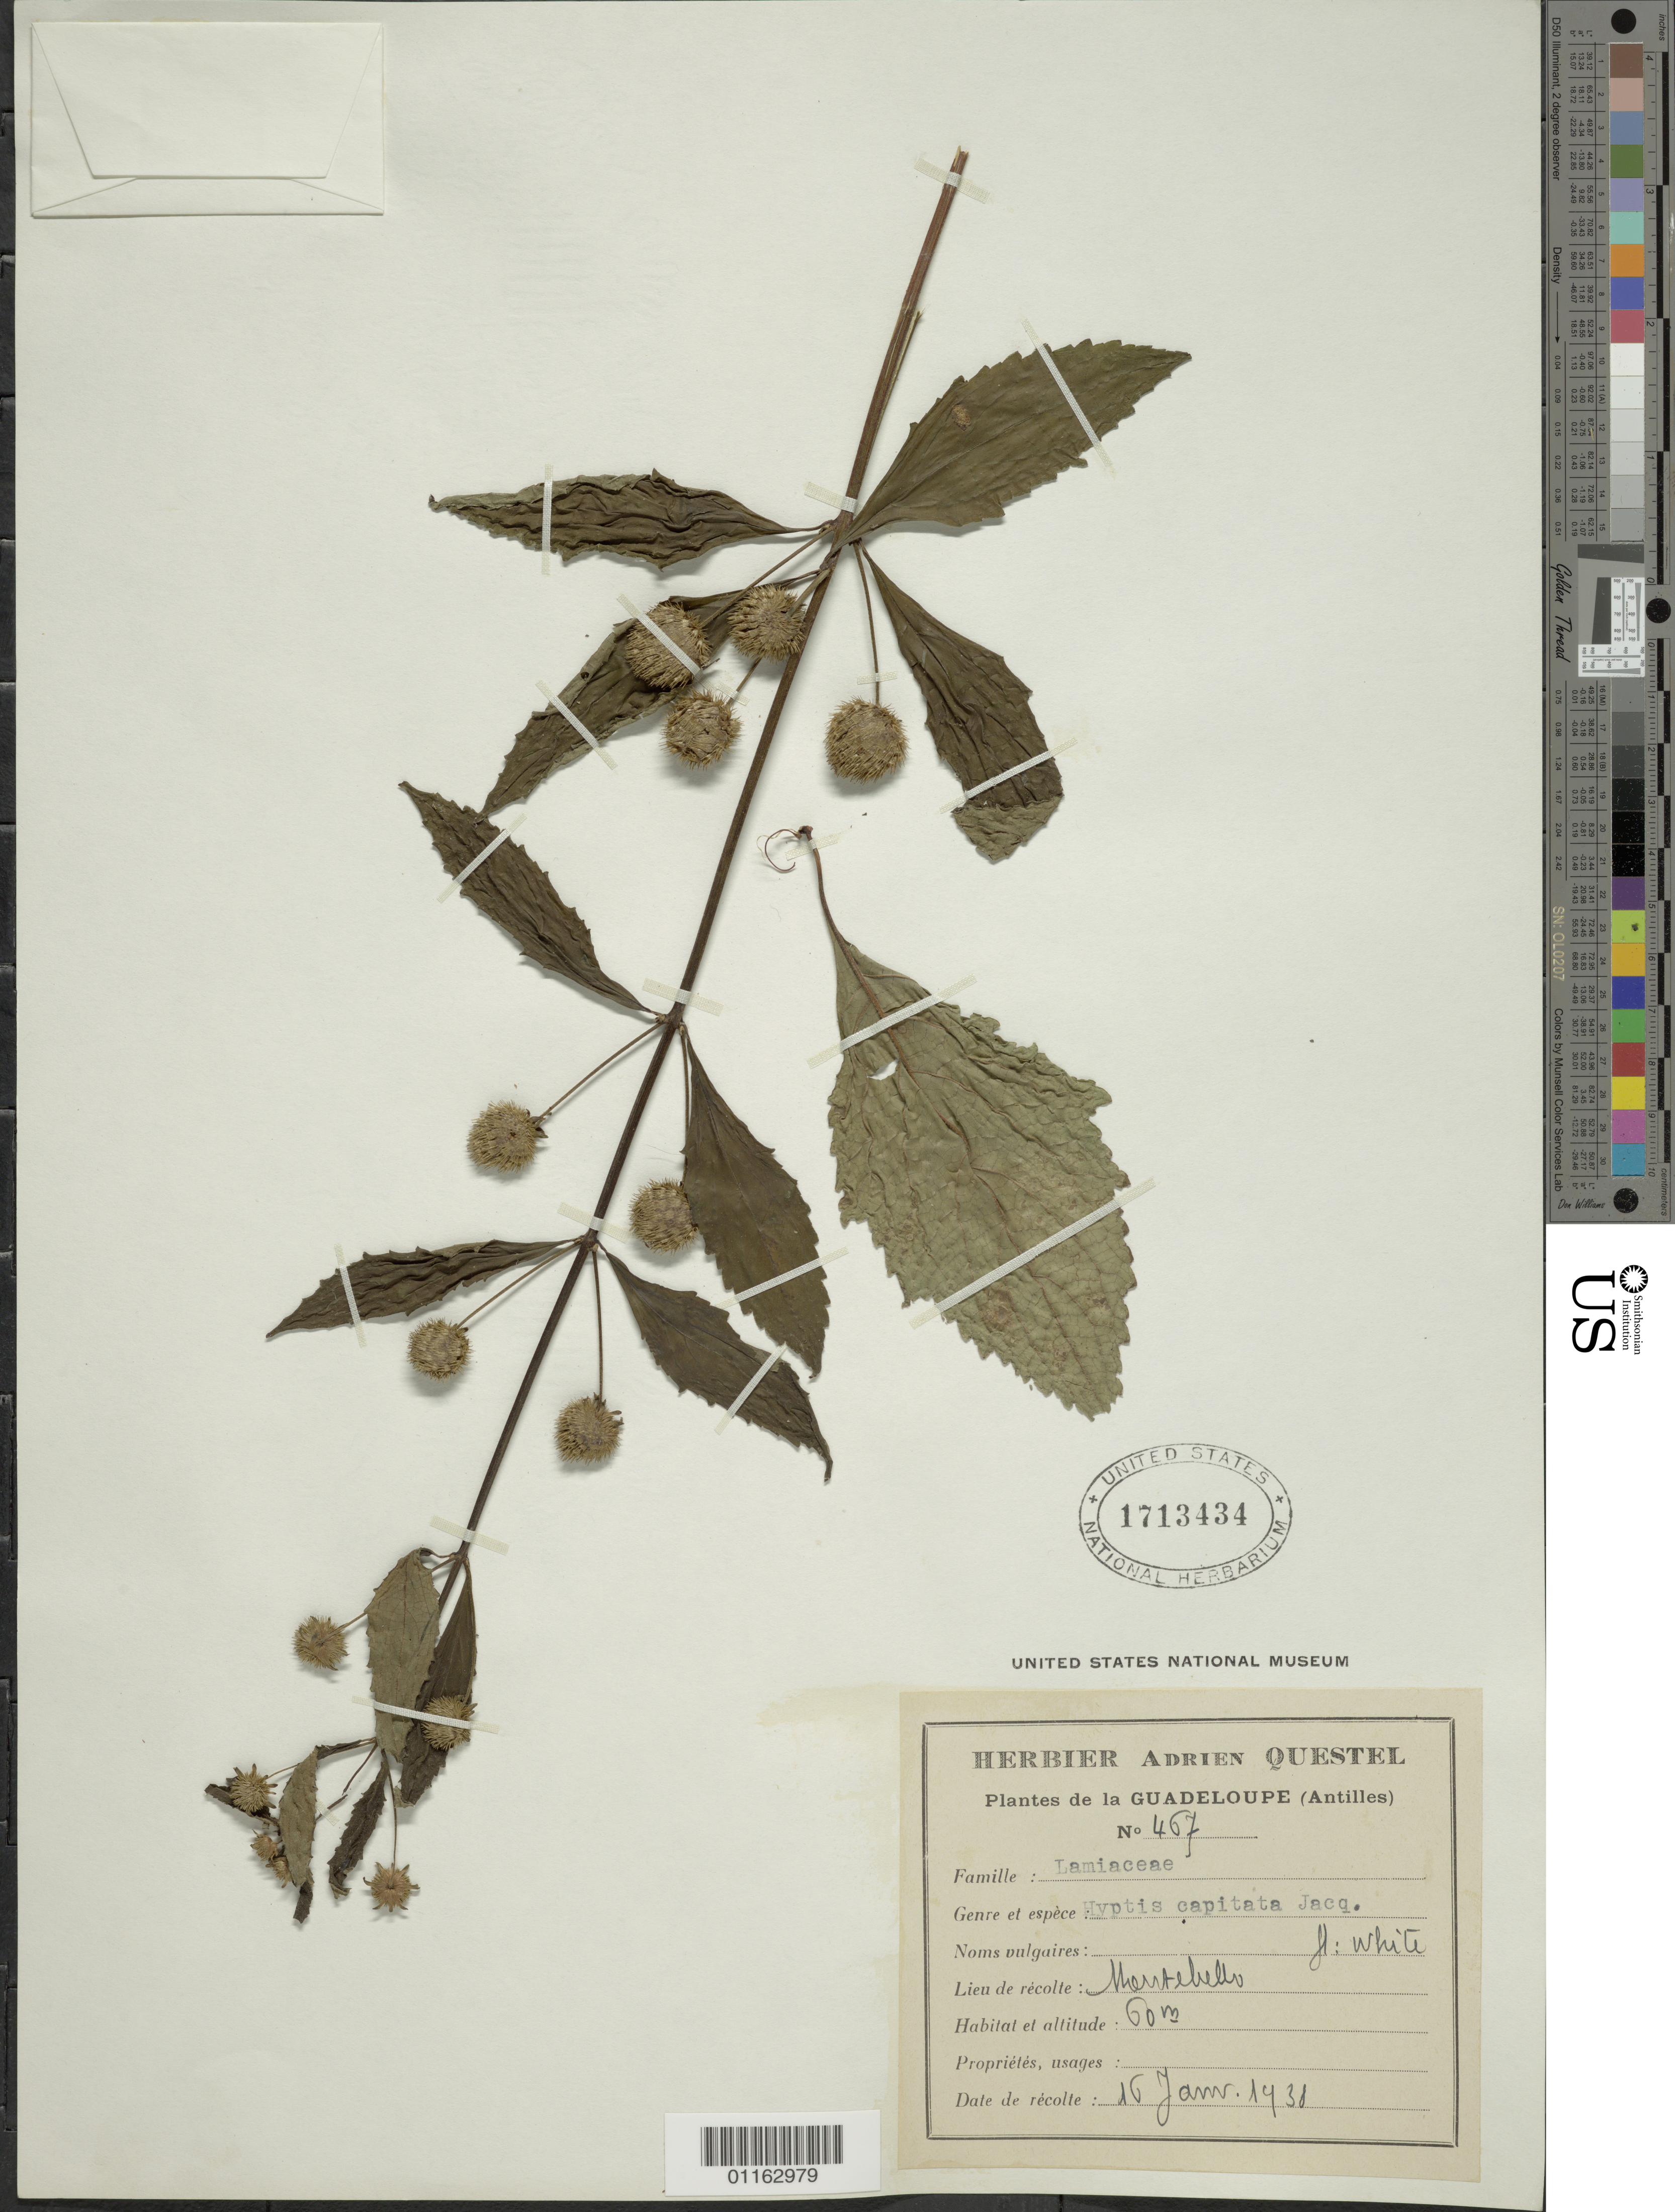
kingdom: Plantae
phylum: Tracheophyta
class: Magnoliopsida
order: Lamiales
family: Lamiaceae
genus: Hyptis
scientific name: Hyptis capitata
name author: Jacq.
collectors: A. Questel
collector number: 467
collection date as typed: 16 Jan 1938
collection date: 1938-01-16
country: Guadeloupe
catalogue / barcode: US 1713434